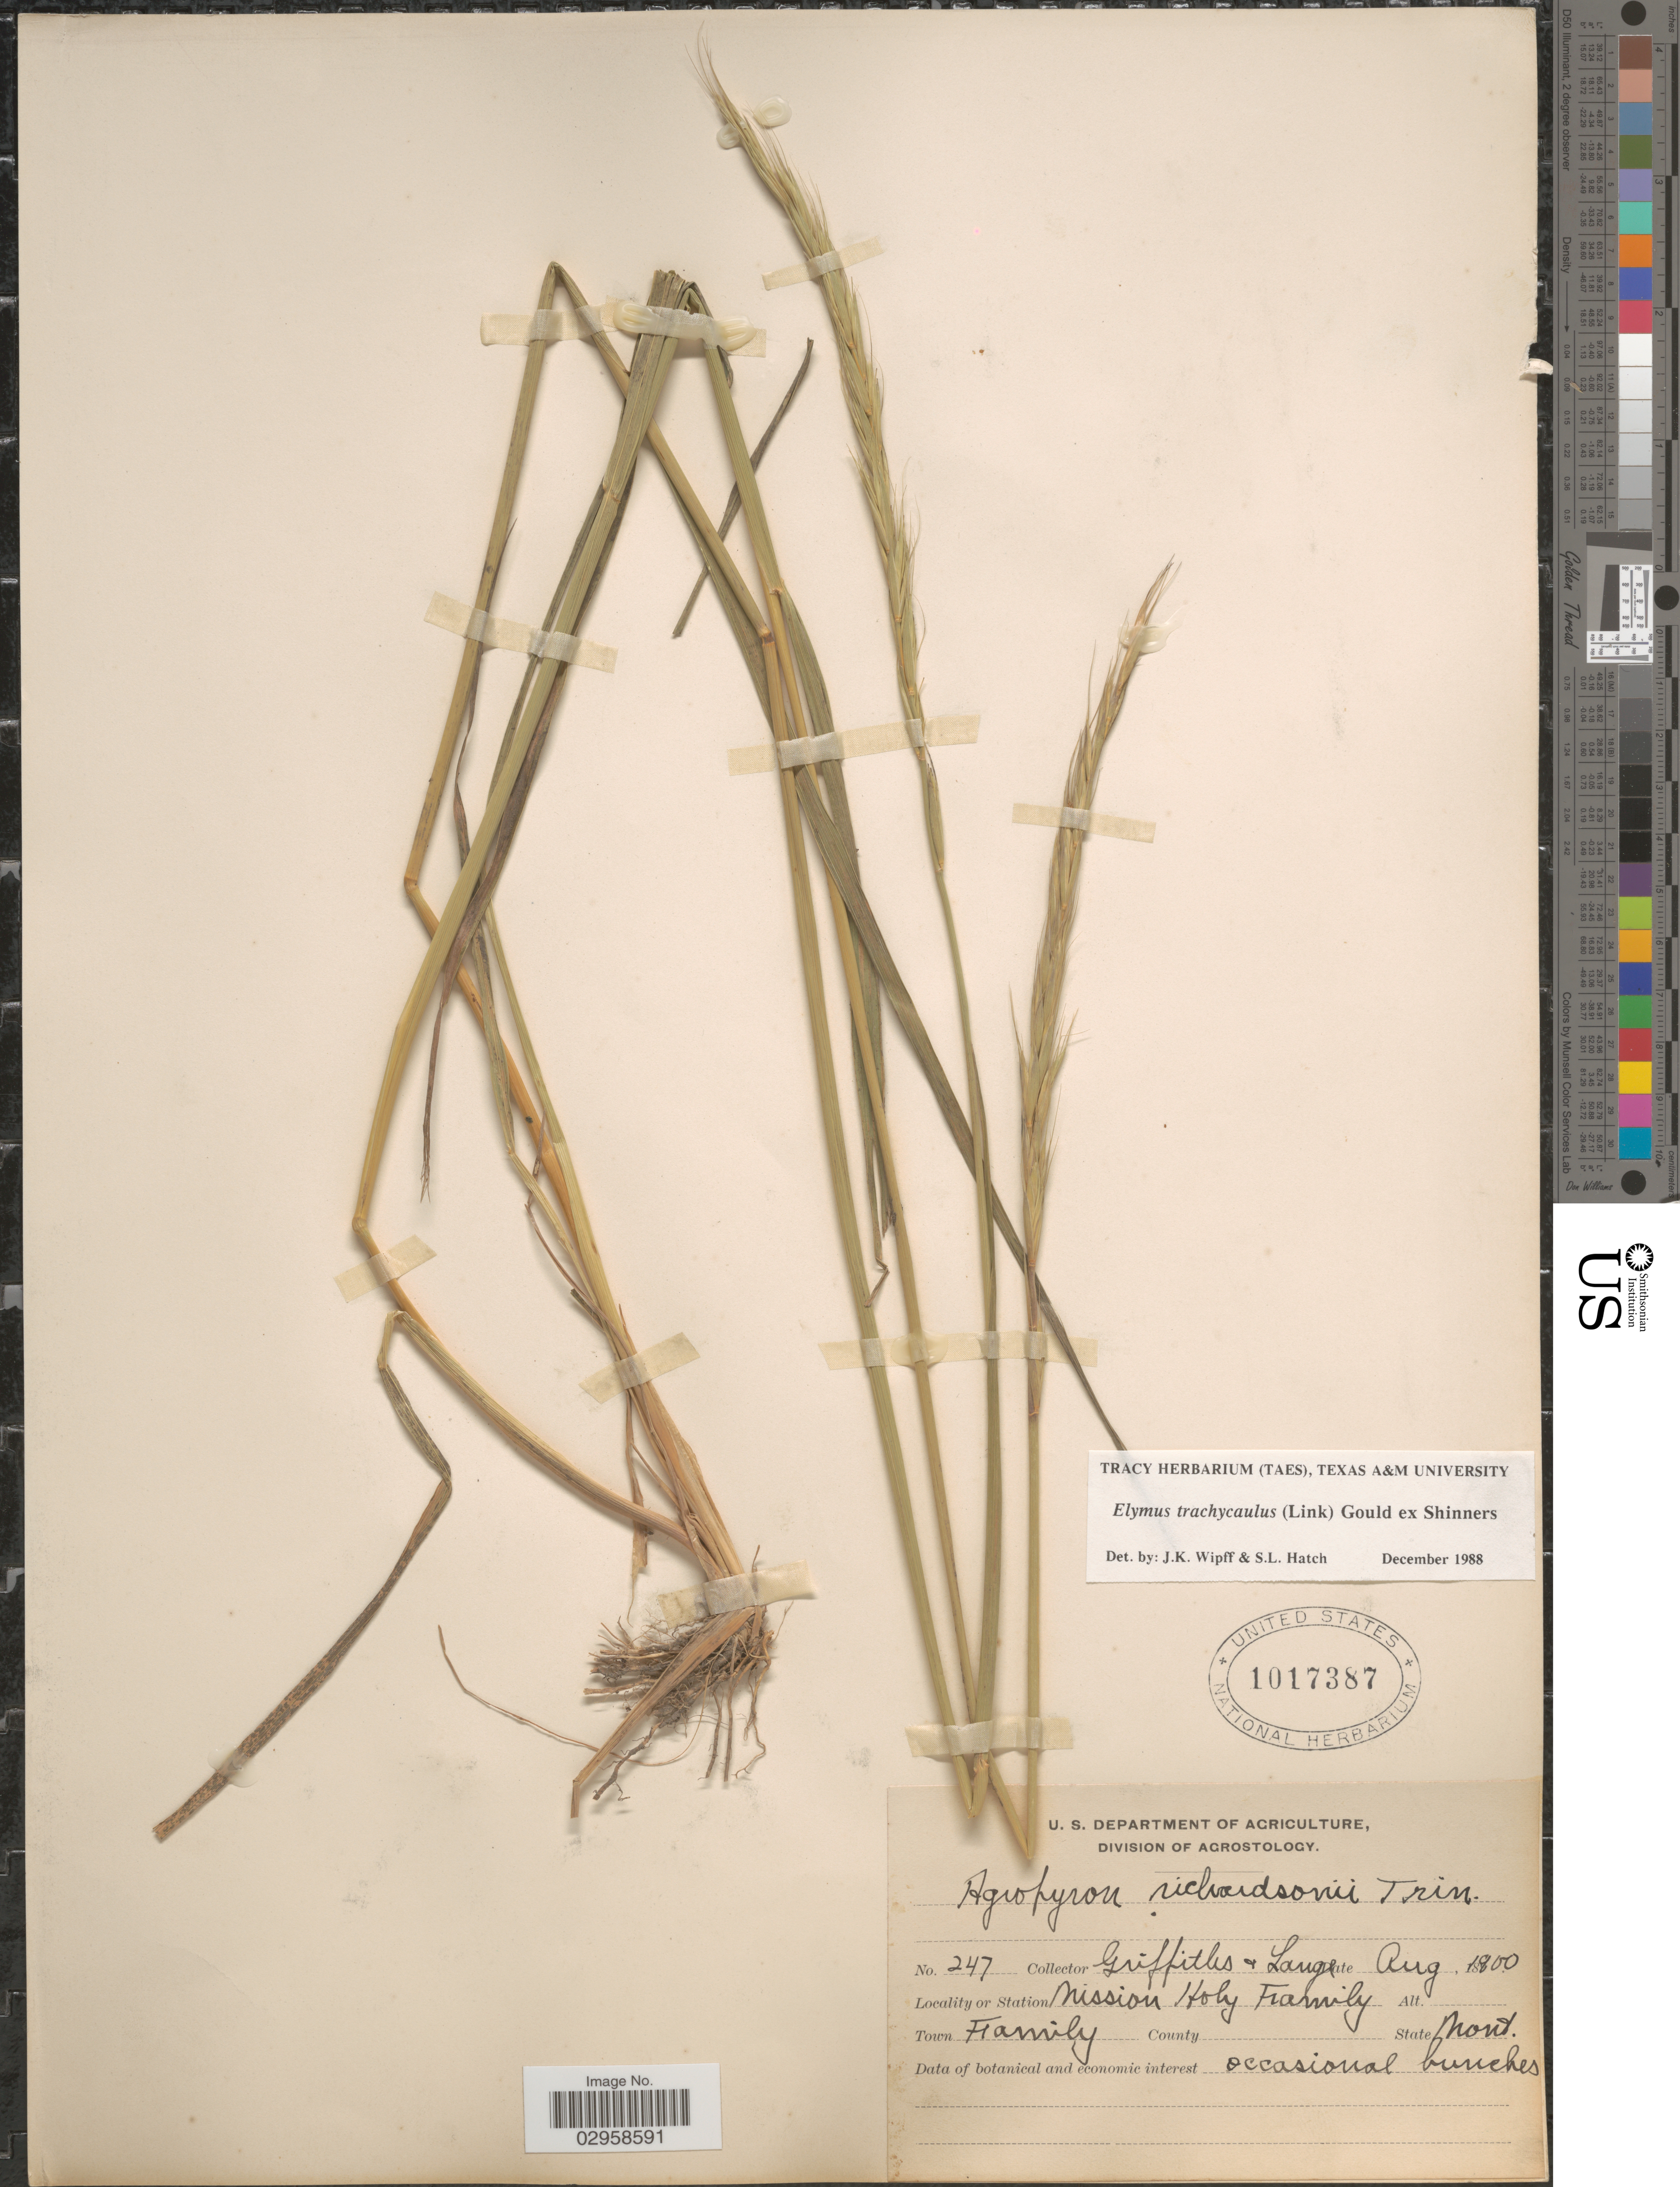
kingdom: Plantae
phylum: Tracheophyta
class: Liliopsida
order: Poales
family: Poaceae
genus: Elymus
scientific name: Elymus trachycaulus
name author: (Link) Gould ex Shinners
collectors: -- Griffiths & -- Lange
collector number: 247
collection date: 1900-08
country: United States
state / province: Montana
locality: Mission Holy Family. Town Family.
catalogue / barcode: US 1017387